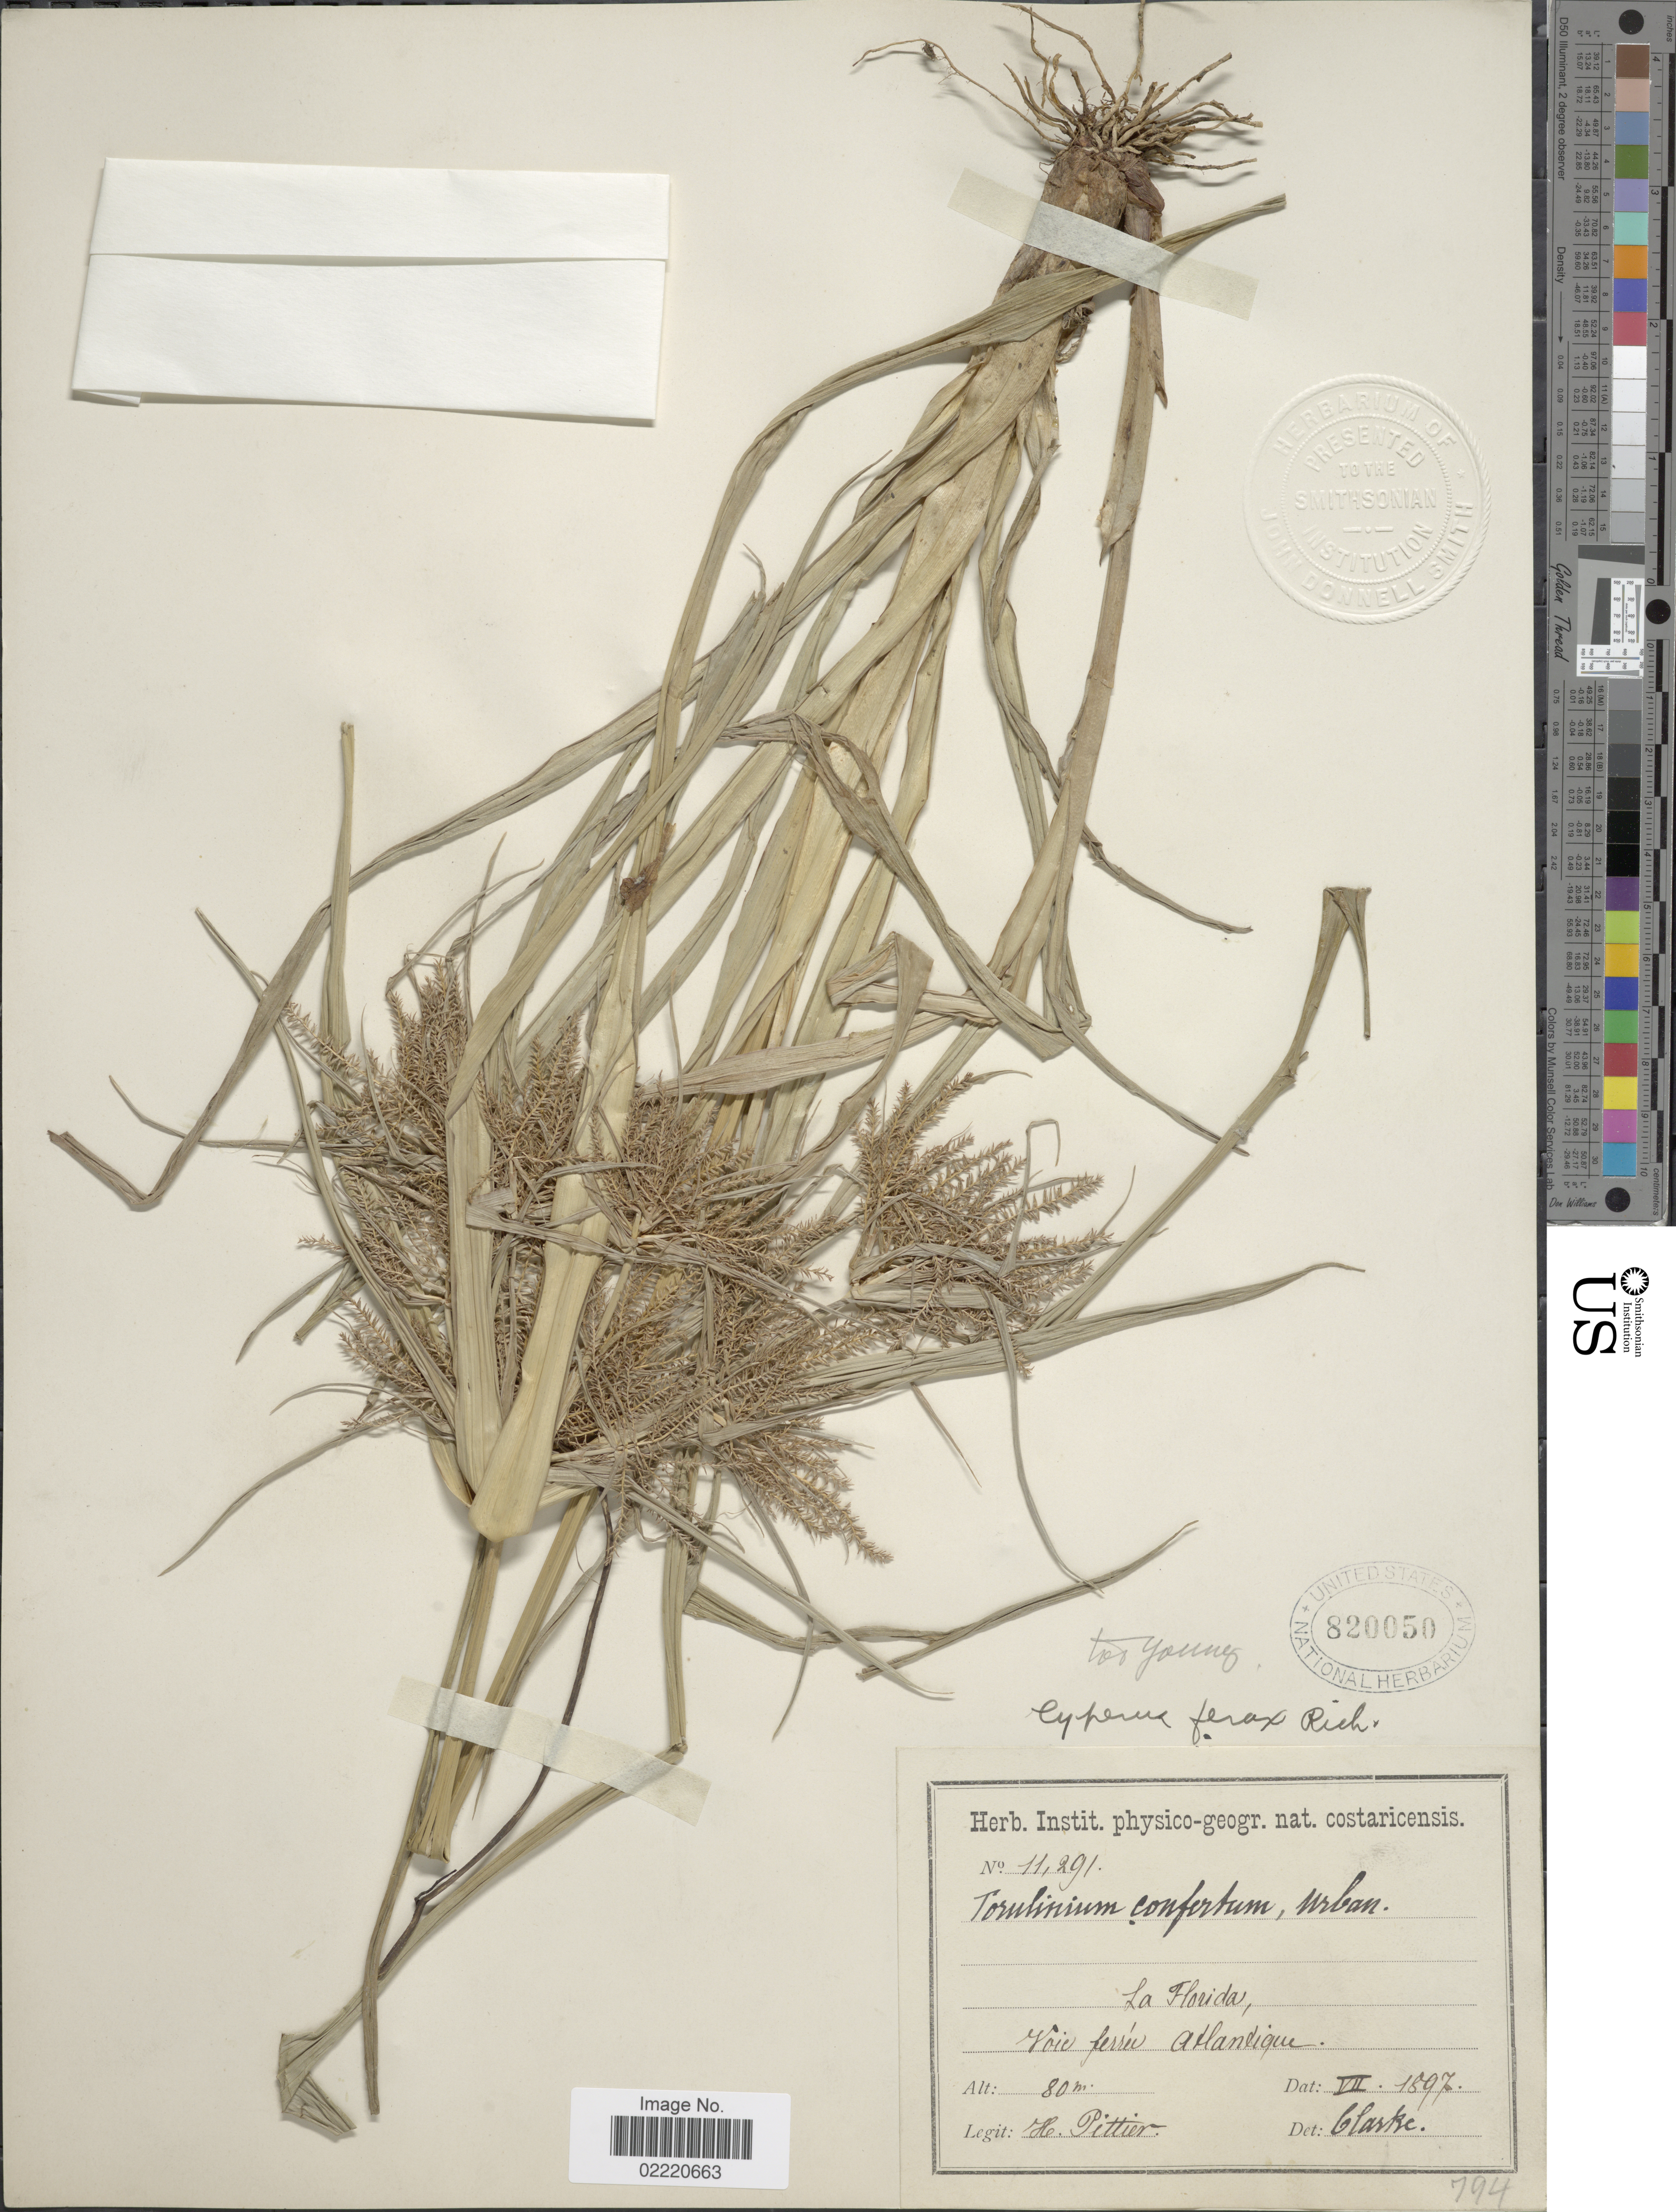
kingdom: Plantae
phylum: Tracheophyta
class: Liliopsida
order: Poales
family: Cyperaceae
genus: Cyperus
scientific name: Cyperus sp.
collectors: H. F. Pittier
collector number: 11291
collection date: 1897-07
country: Colombia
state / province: Atlántico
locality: La Florida, Voie ferree Atlantique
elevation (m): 80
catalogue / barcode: US 820050